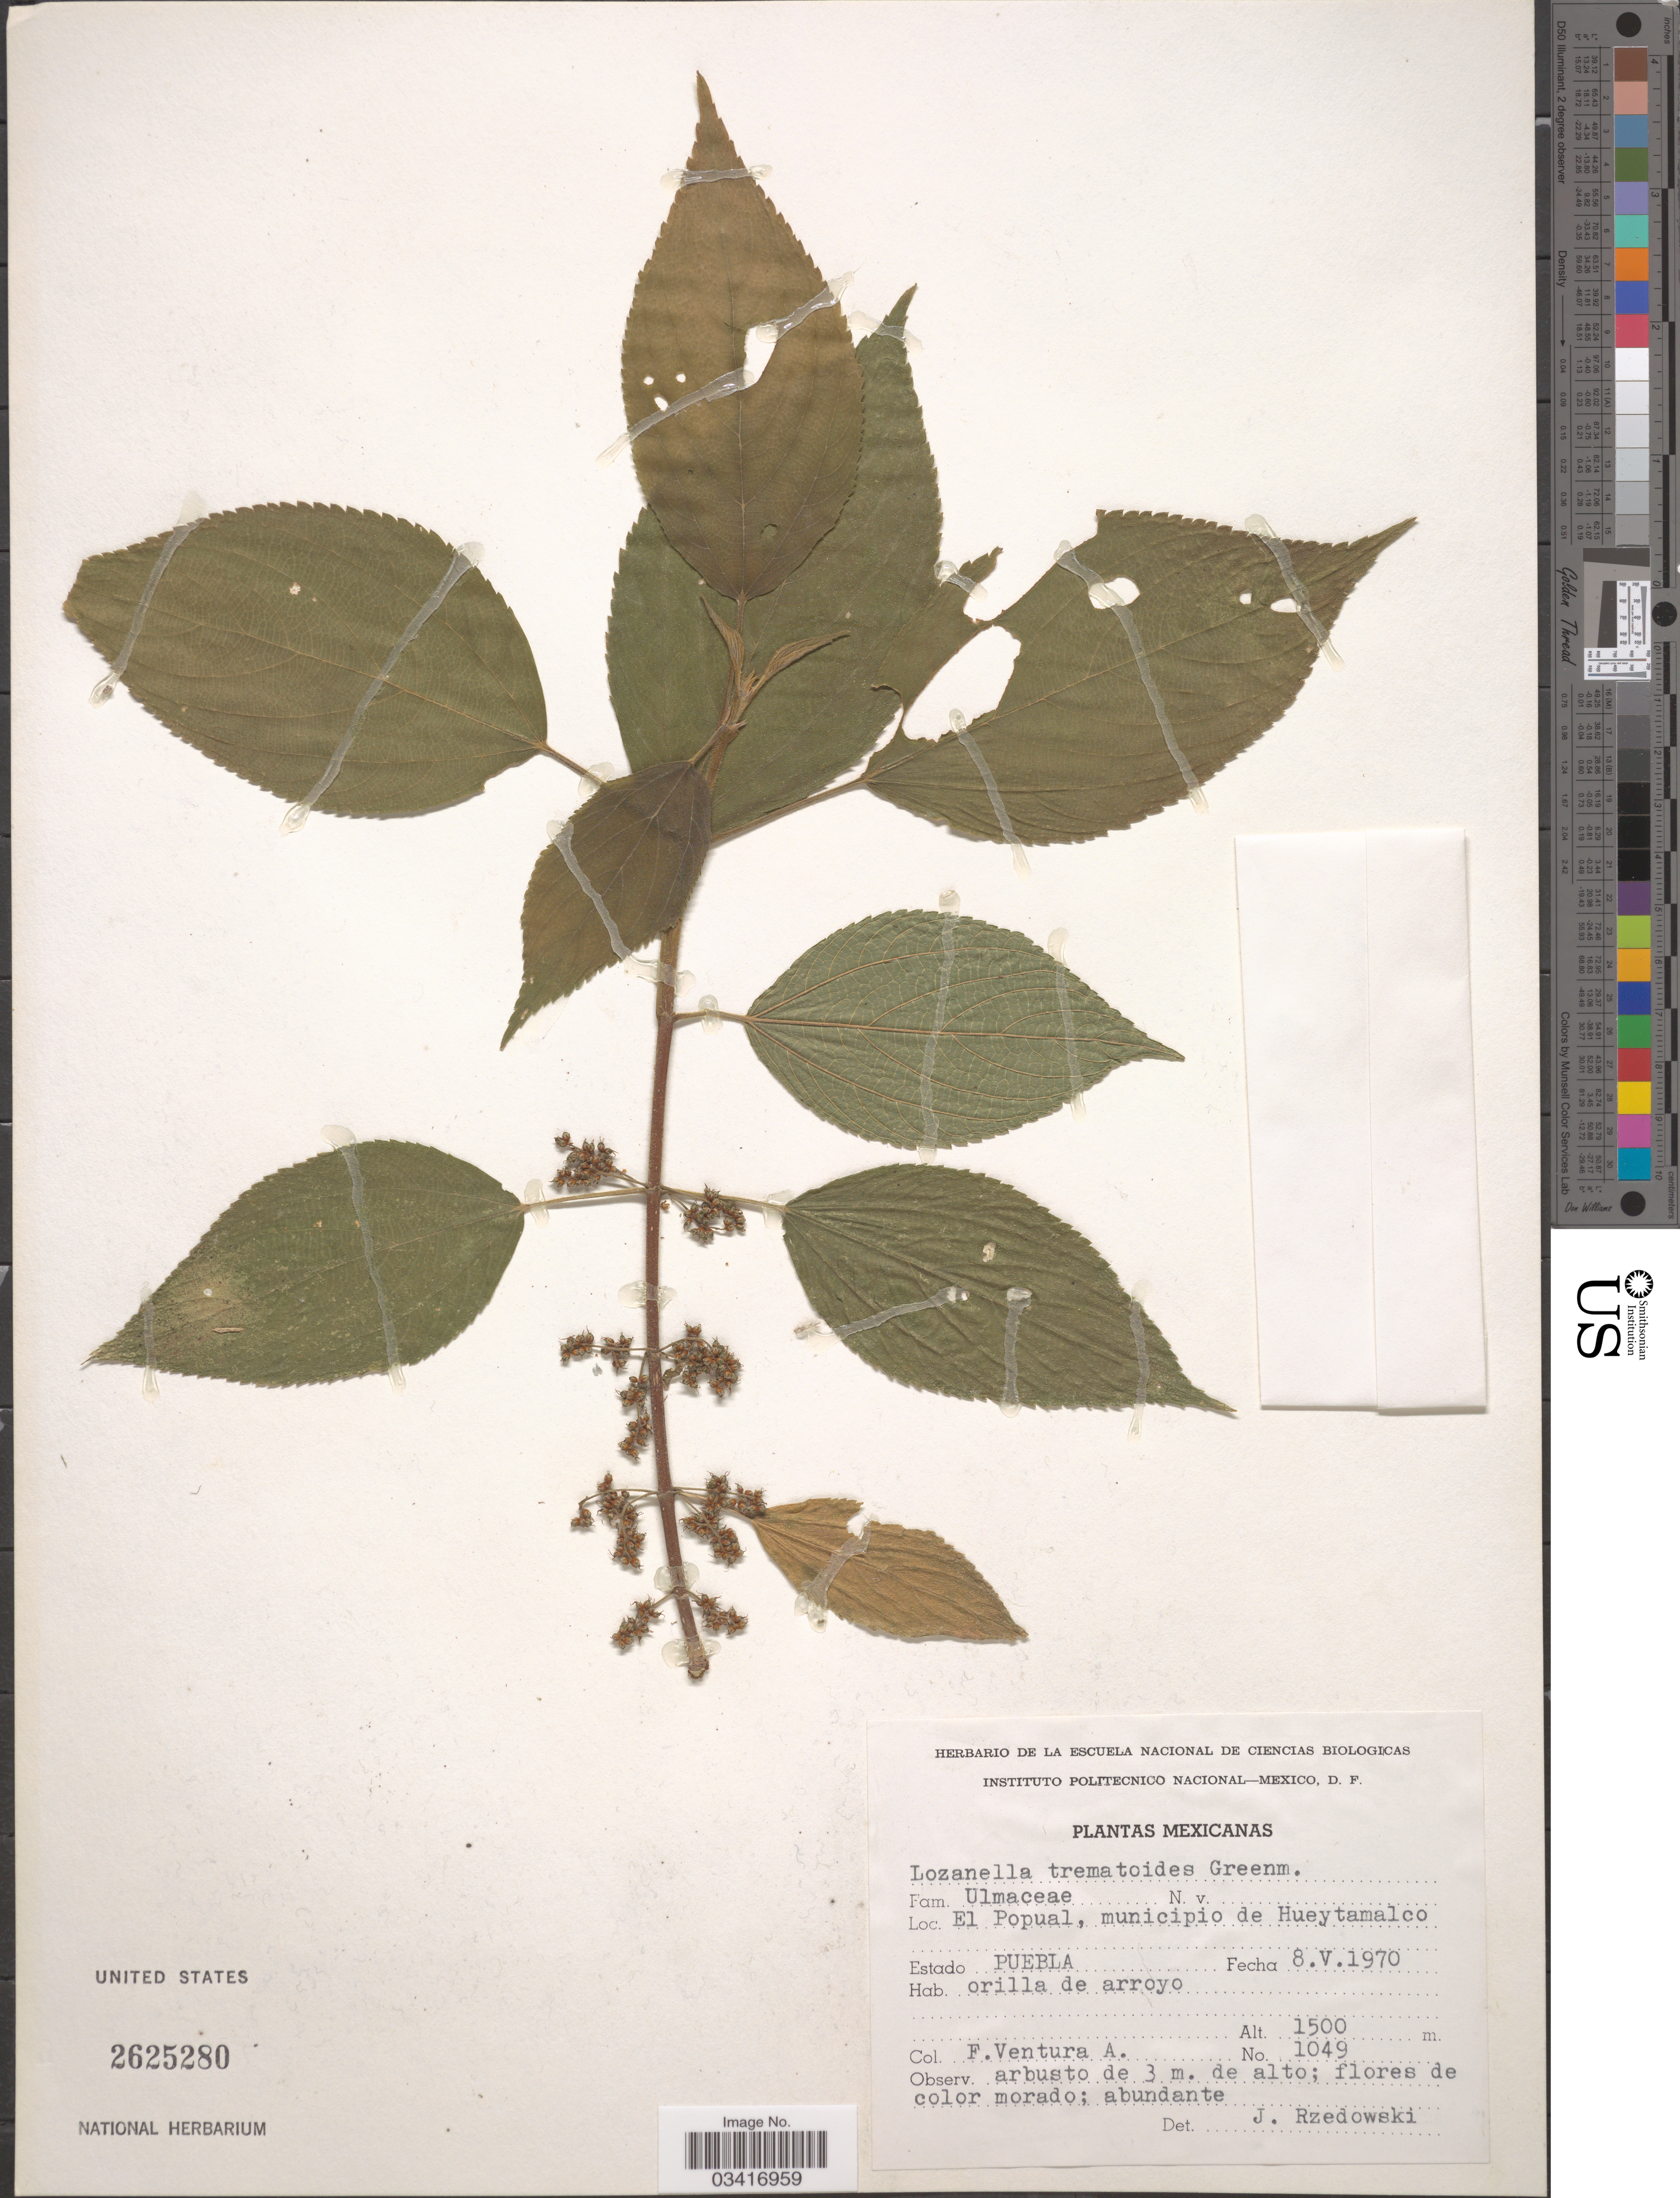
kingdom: Plantae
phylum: Tracheophyta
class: Magnoliopsida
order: Rosales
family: Cannabaceae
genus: Lozanella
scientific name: Lozanella enantiophylla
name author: (Donn. Sm.) Killip & C.V. Morton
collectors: F. Ventura A.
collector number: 1049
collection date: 1970-05-08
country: Mexico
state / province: Puebla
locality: El Popual, municipio de Hueytamalco. Orilla de arroyo.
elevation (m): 1500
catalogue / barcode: US 2625280